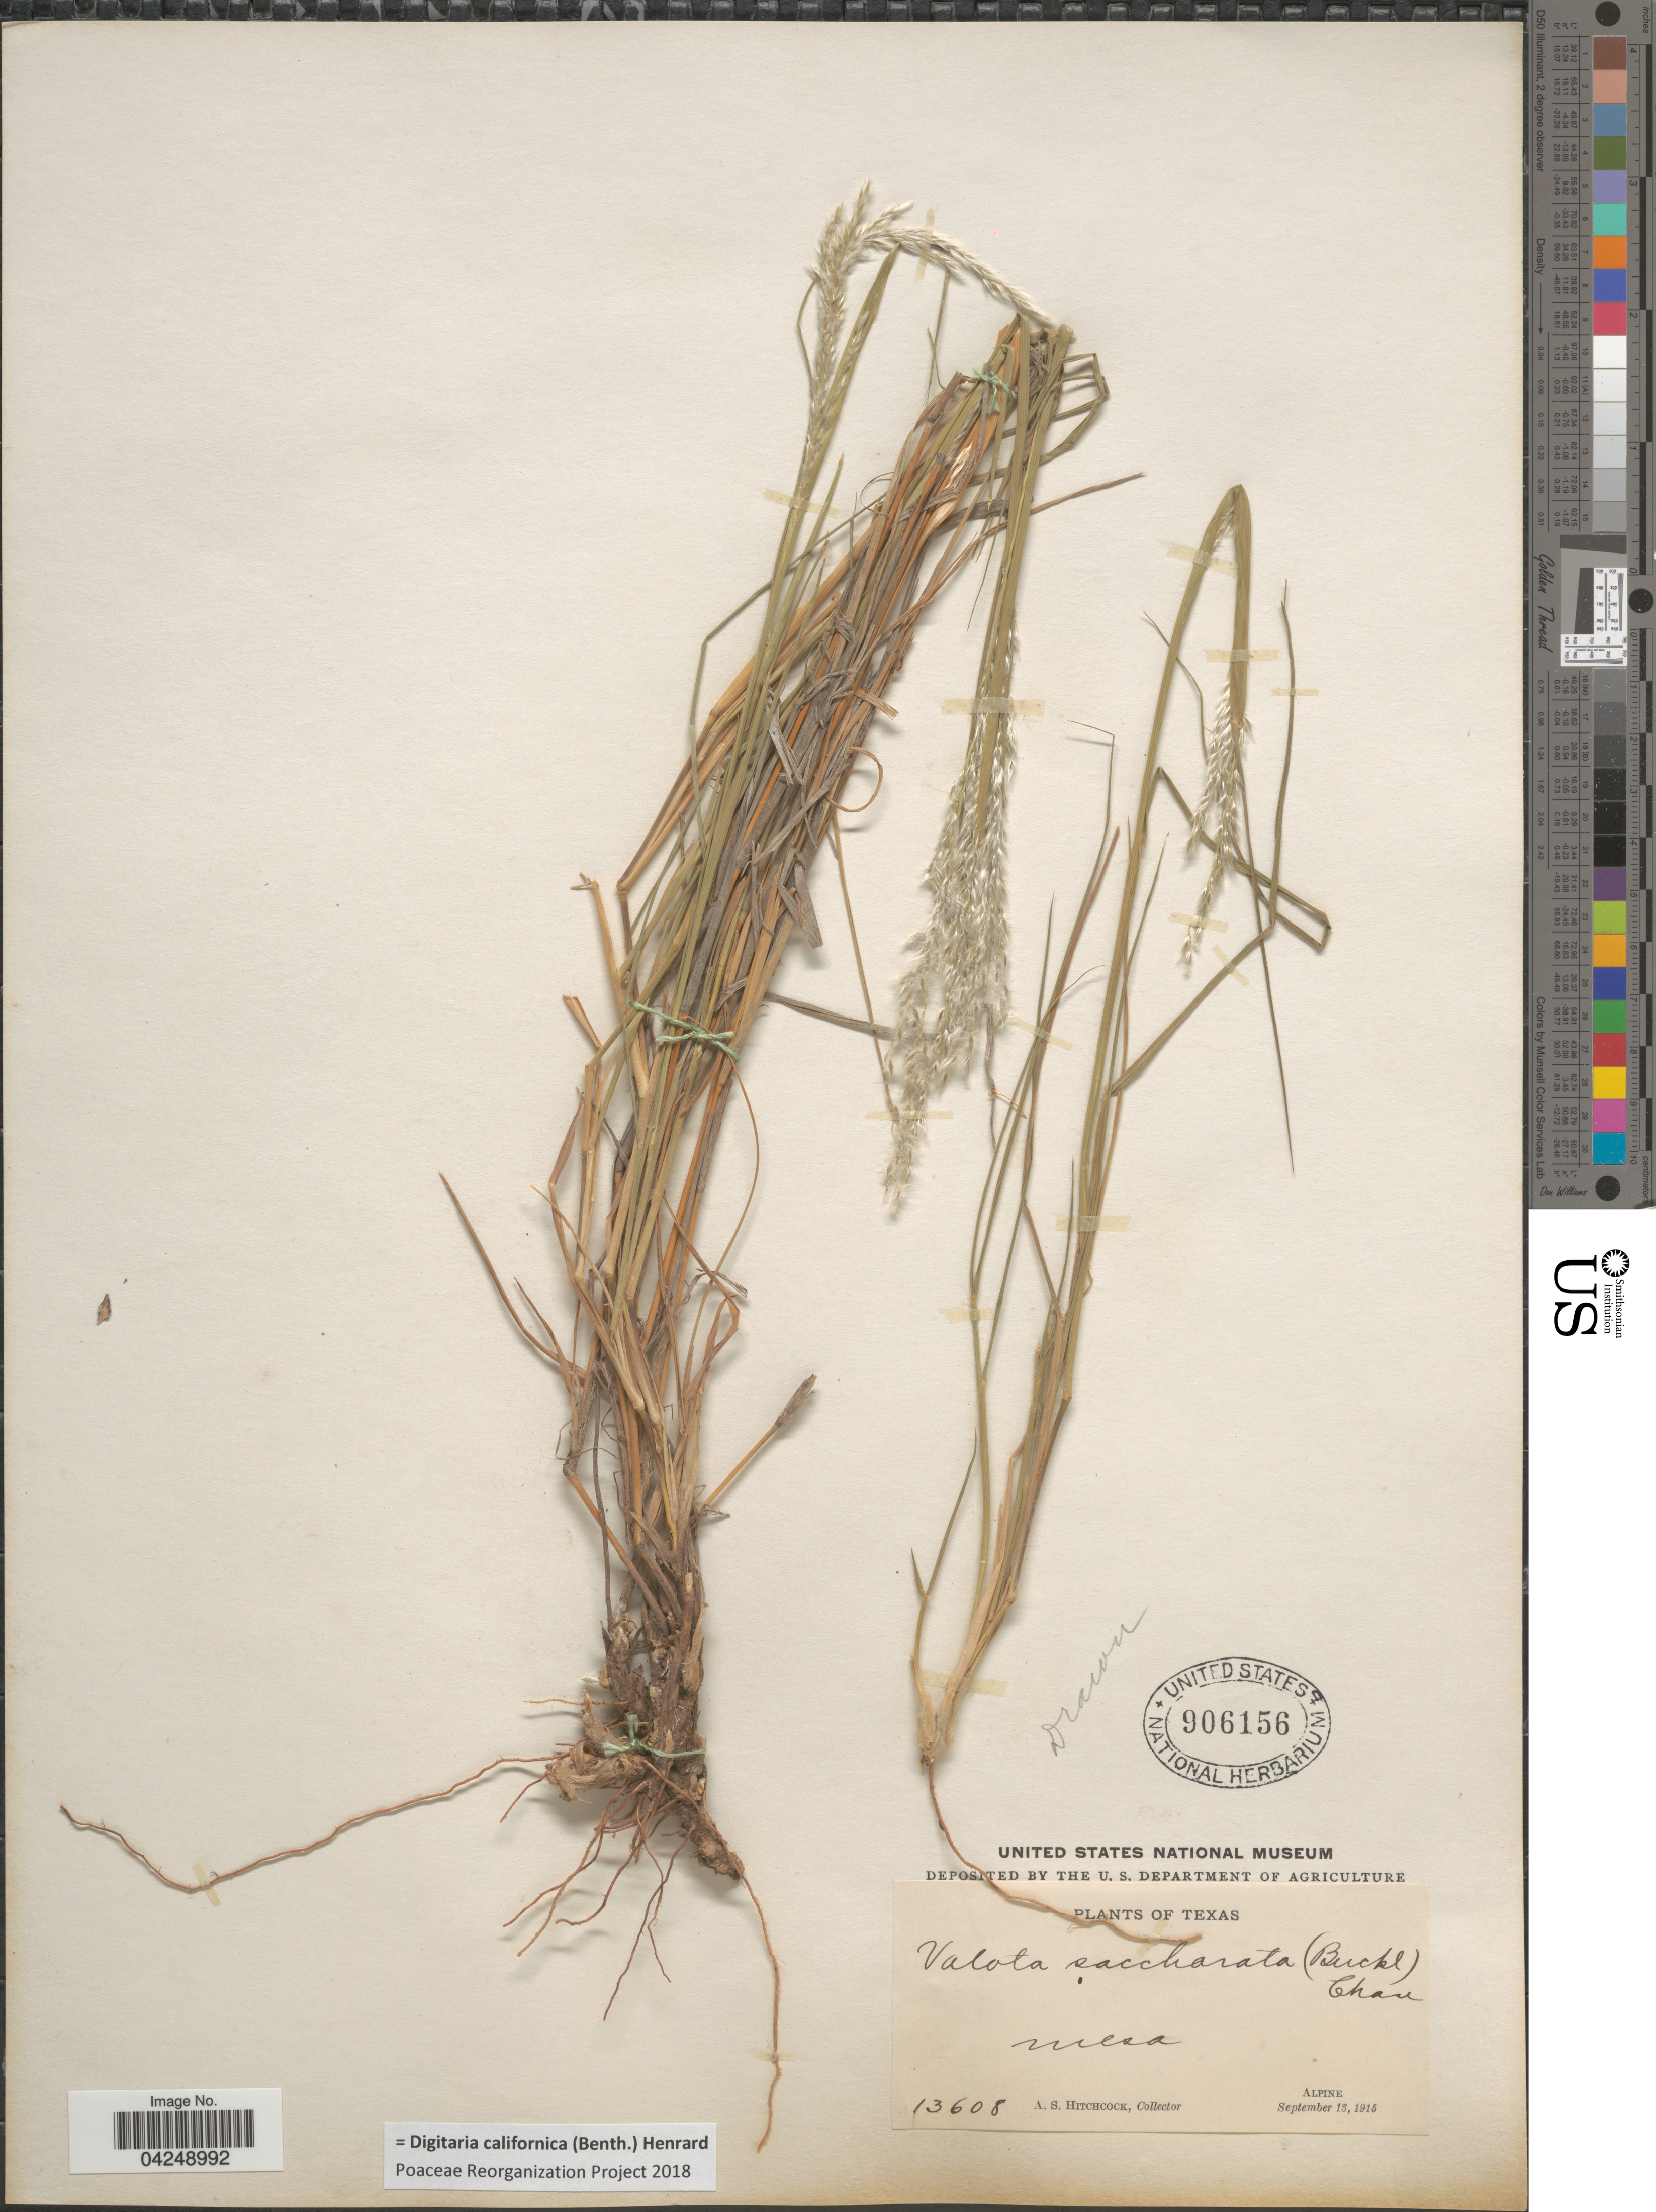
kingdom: Plantae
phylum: Tracheophyta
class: Liliopsida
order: Poales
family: Poaceae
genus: Digitaria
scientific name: Digitaria californica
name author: (Benth.) Henr.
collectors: A. S. Hitchcock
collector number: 13608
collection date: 1915-09-13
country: United States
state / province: Texas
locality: Mesa. Alpine.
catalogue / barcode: US 906156